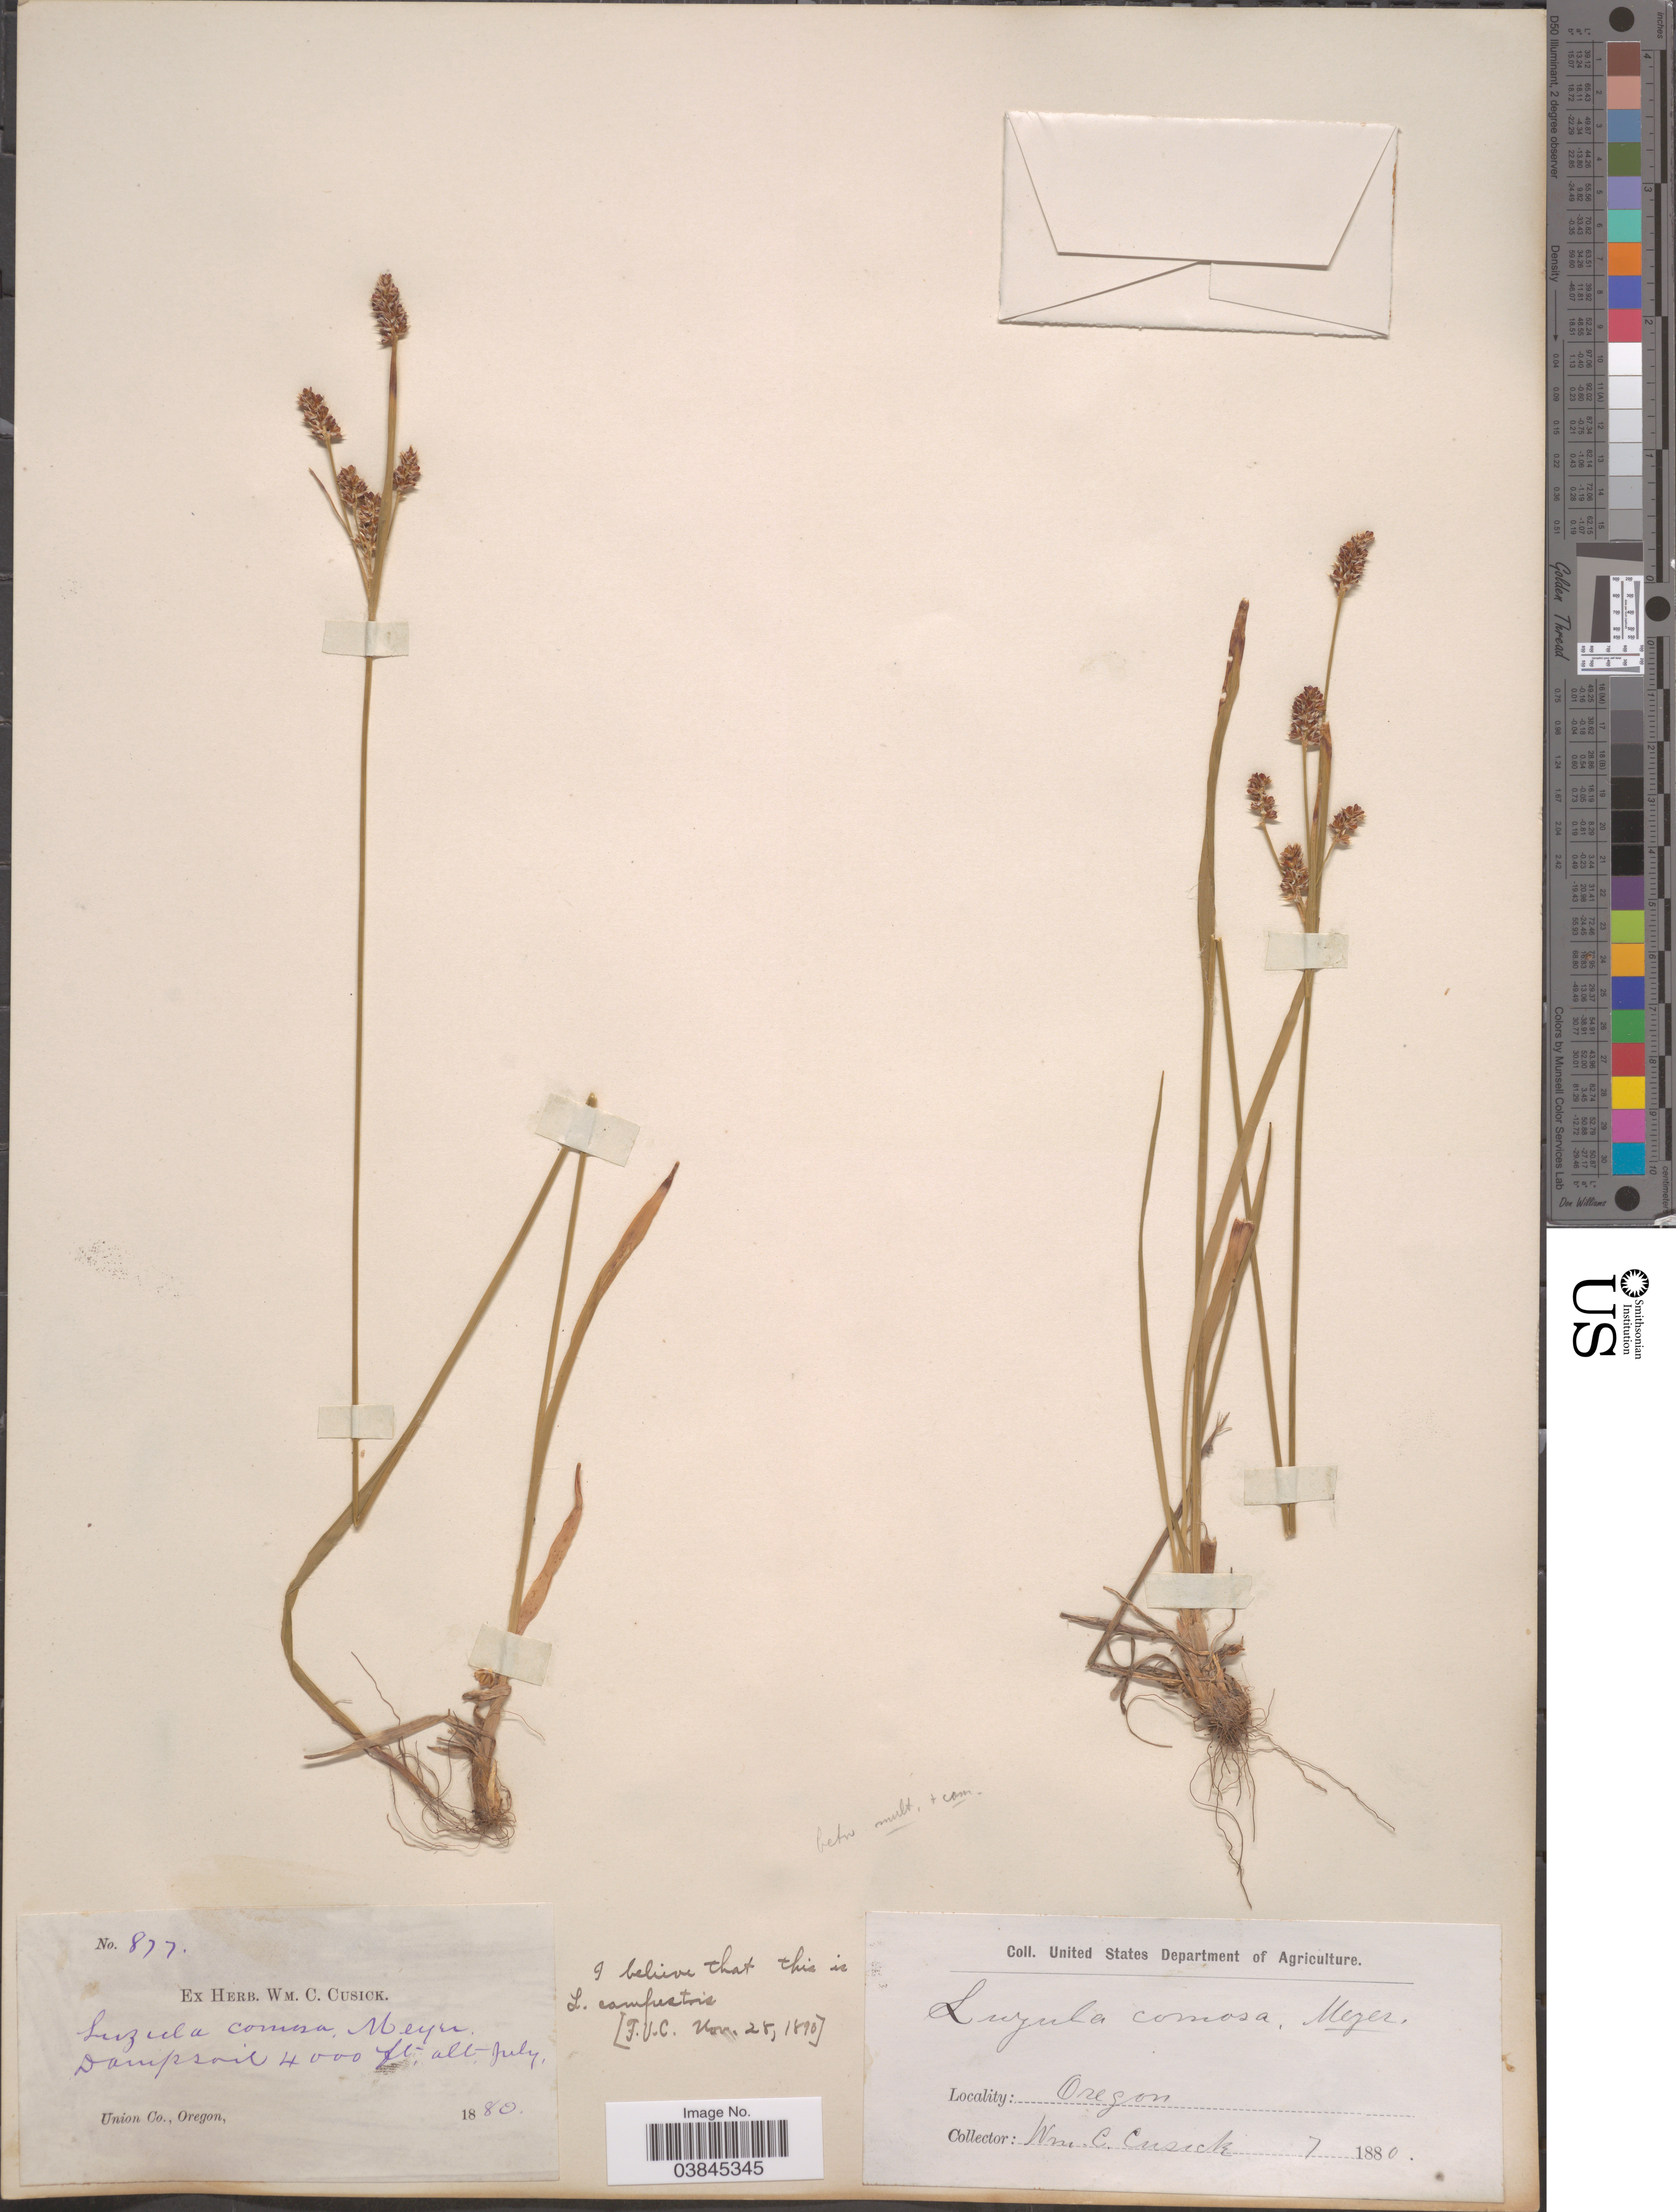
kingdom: Plantae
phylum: Tracheophyta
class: Liliopsida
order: Poales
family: Juncaceae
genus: Luzula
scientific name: Luzula campestris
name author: (L.) DC.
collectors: W. C. Cusick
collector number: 877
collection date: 1880-07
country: United States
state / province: Oregon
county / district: Union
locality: Union Co.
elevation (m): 1219